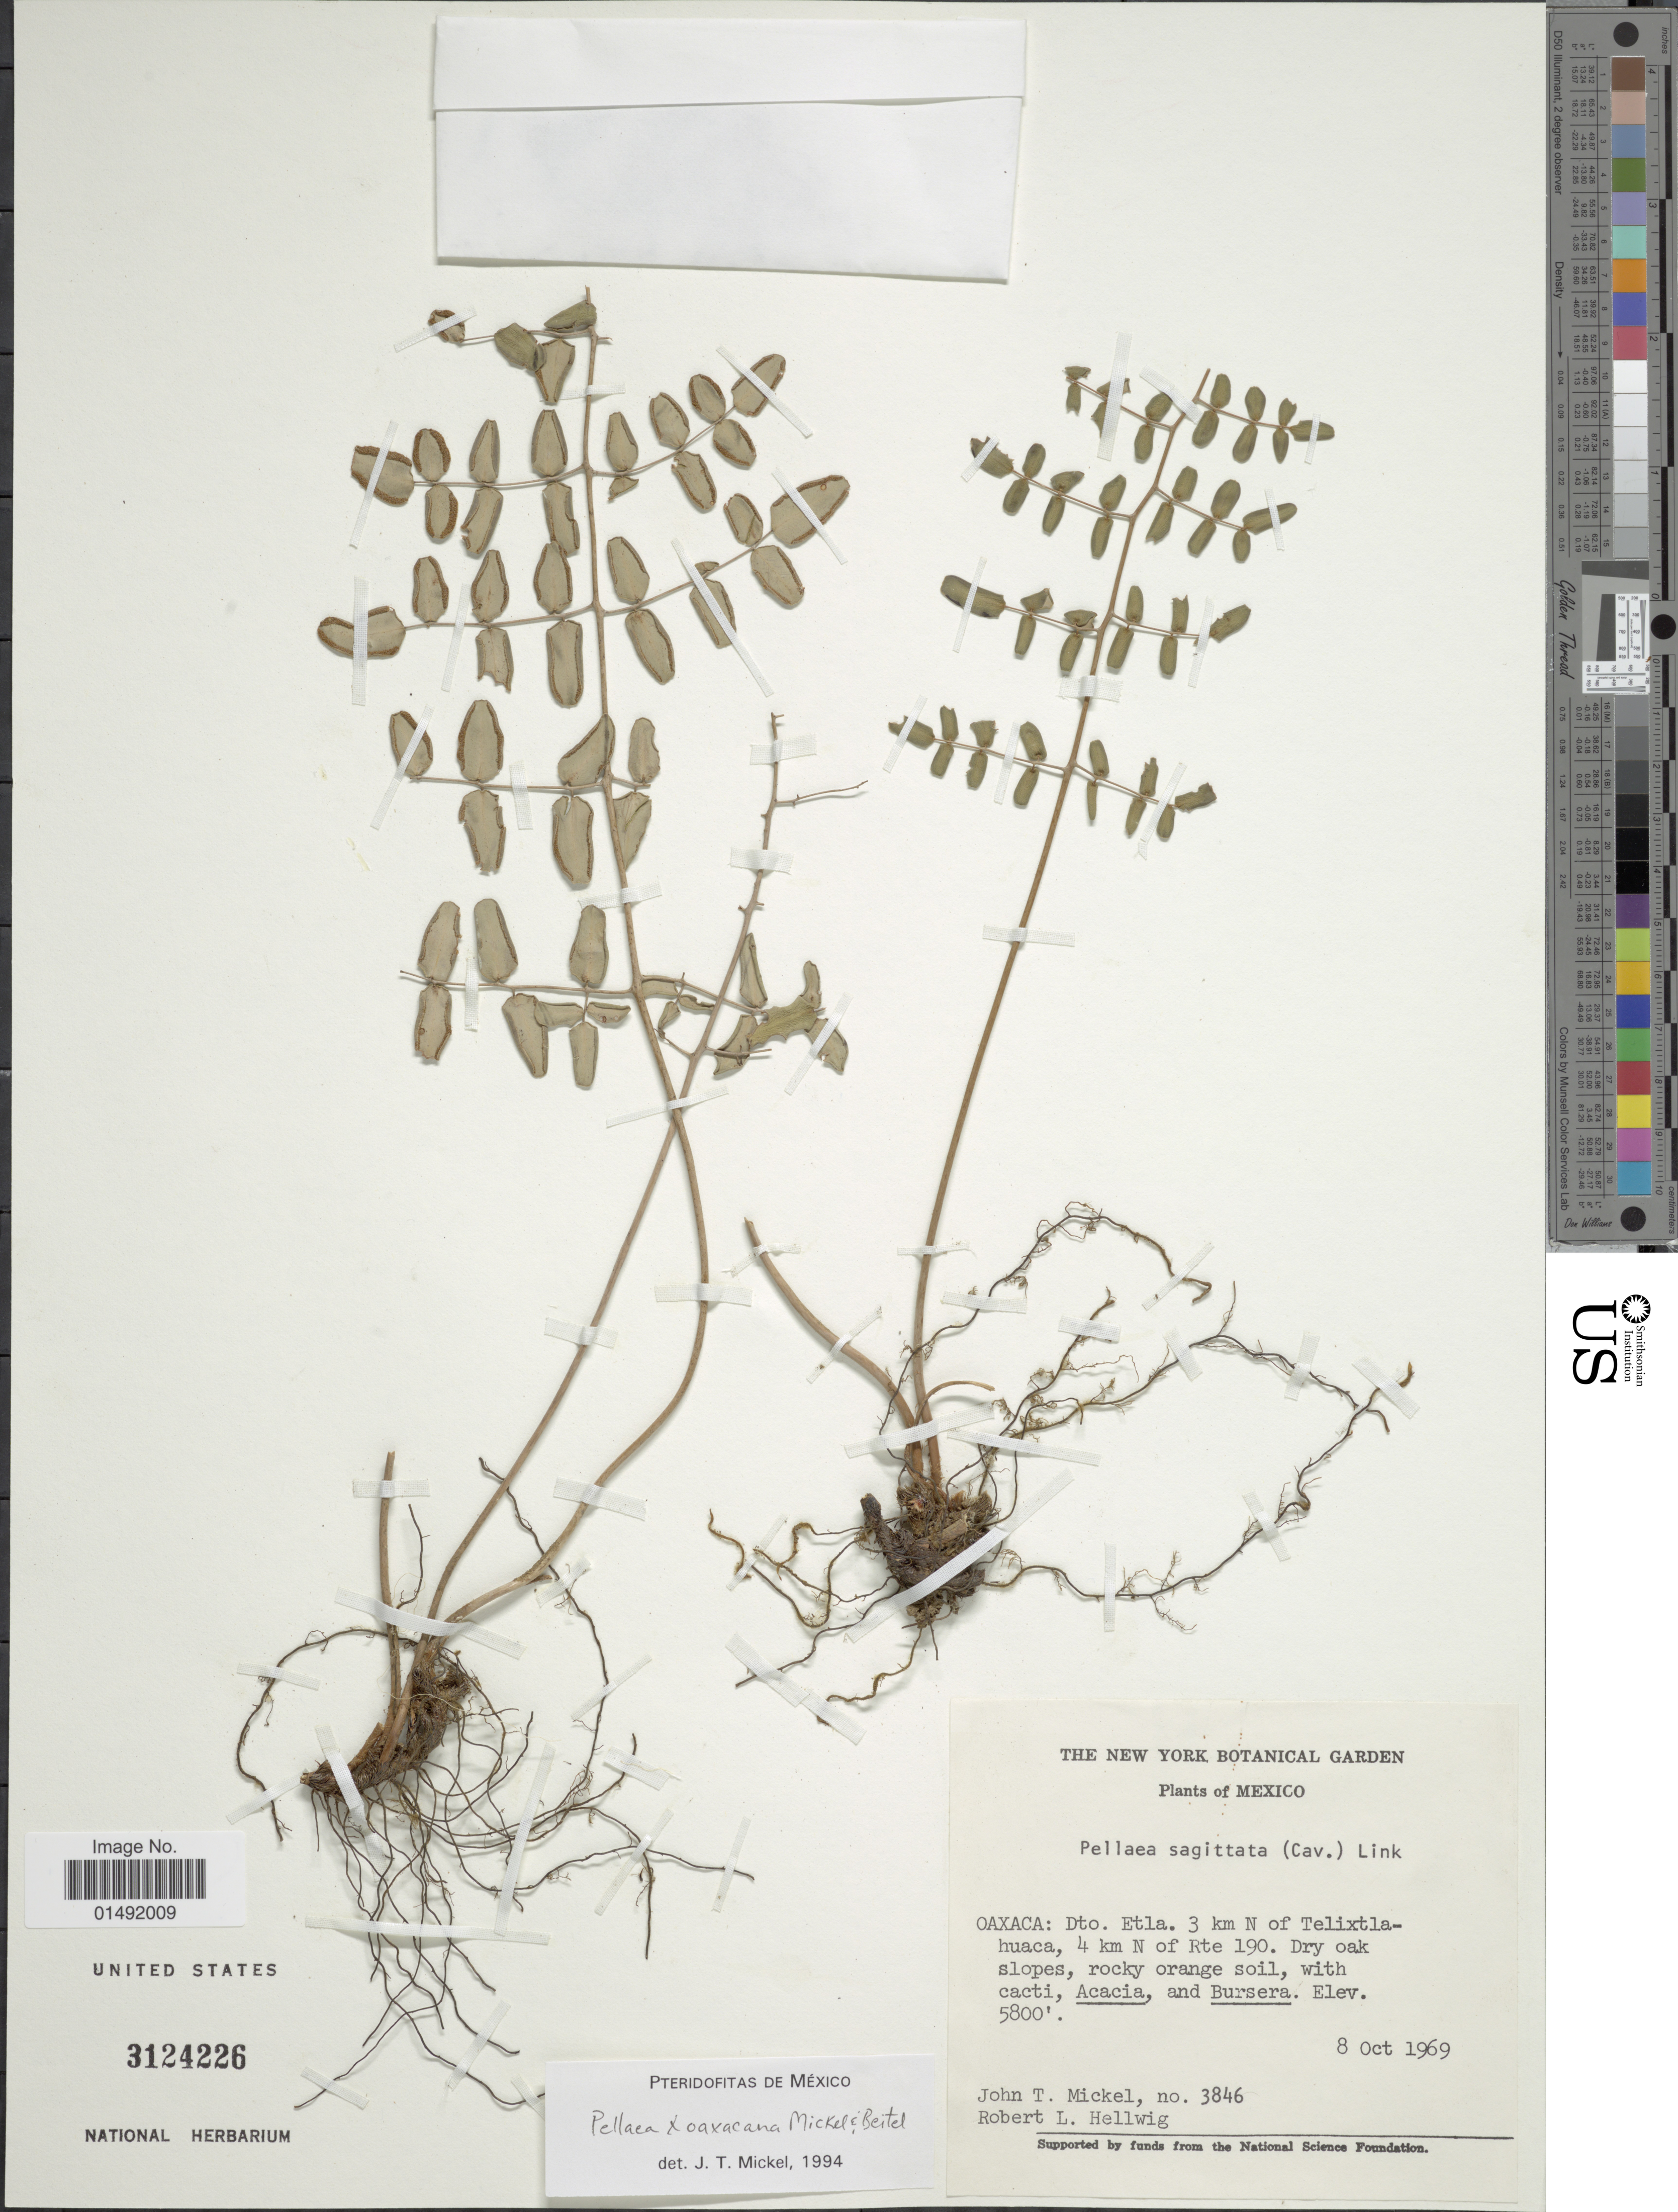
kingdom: Plantae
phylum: Tracheophyta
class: Polypodiopsida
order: Polypodiales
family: Pteridaceae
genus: Pellaea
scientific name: Pellaea x oaxacana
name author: Mickel & Beitel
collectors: J. T. Mickel & R. Hellwig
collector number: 3846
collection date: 1969-10-08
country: Mexico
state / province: Oaxaca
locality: Dto. Etla 3 km N of Telixtlahuaca, 4 km N of Rte 190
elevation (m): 1768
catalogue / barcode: US 3124226